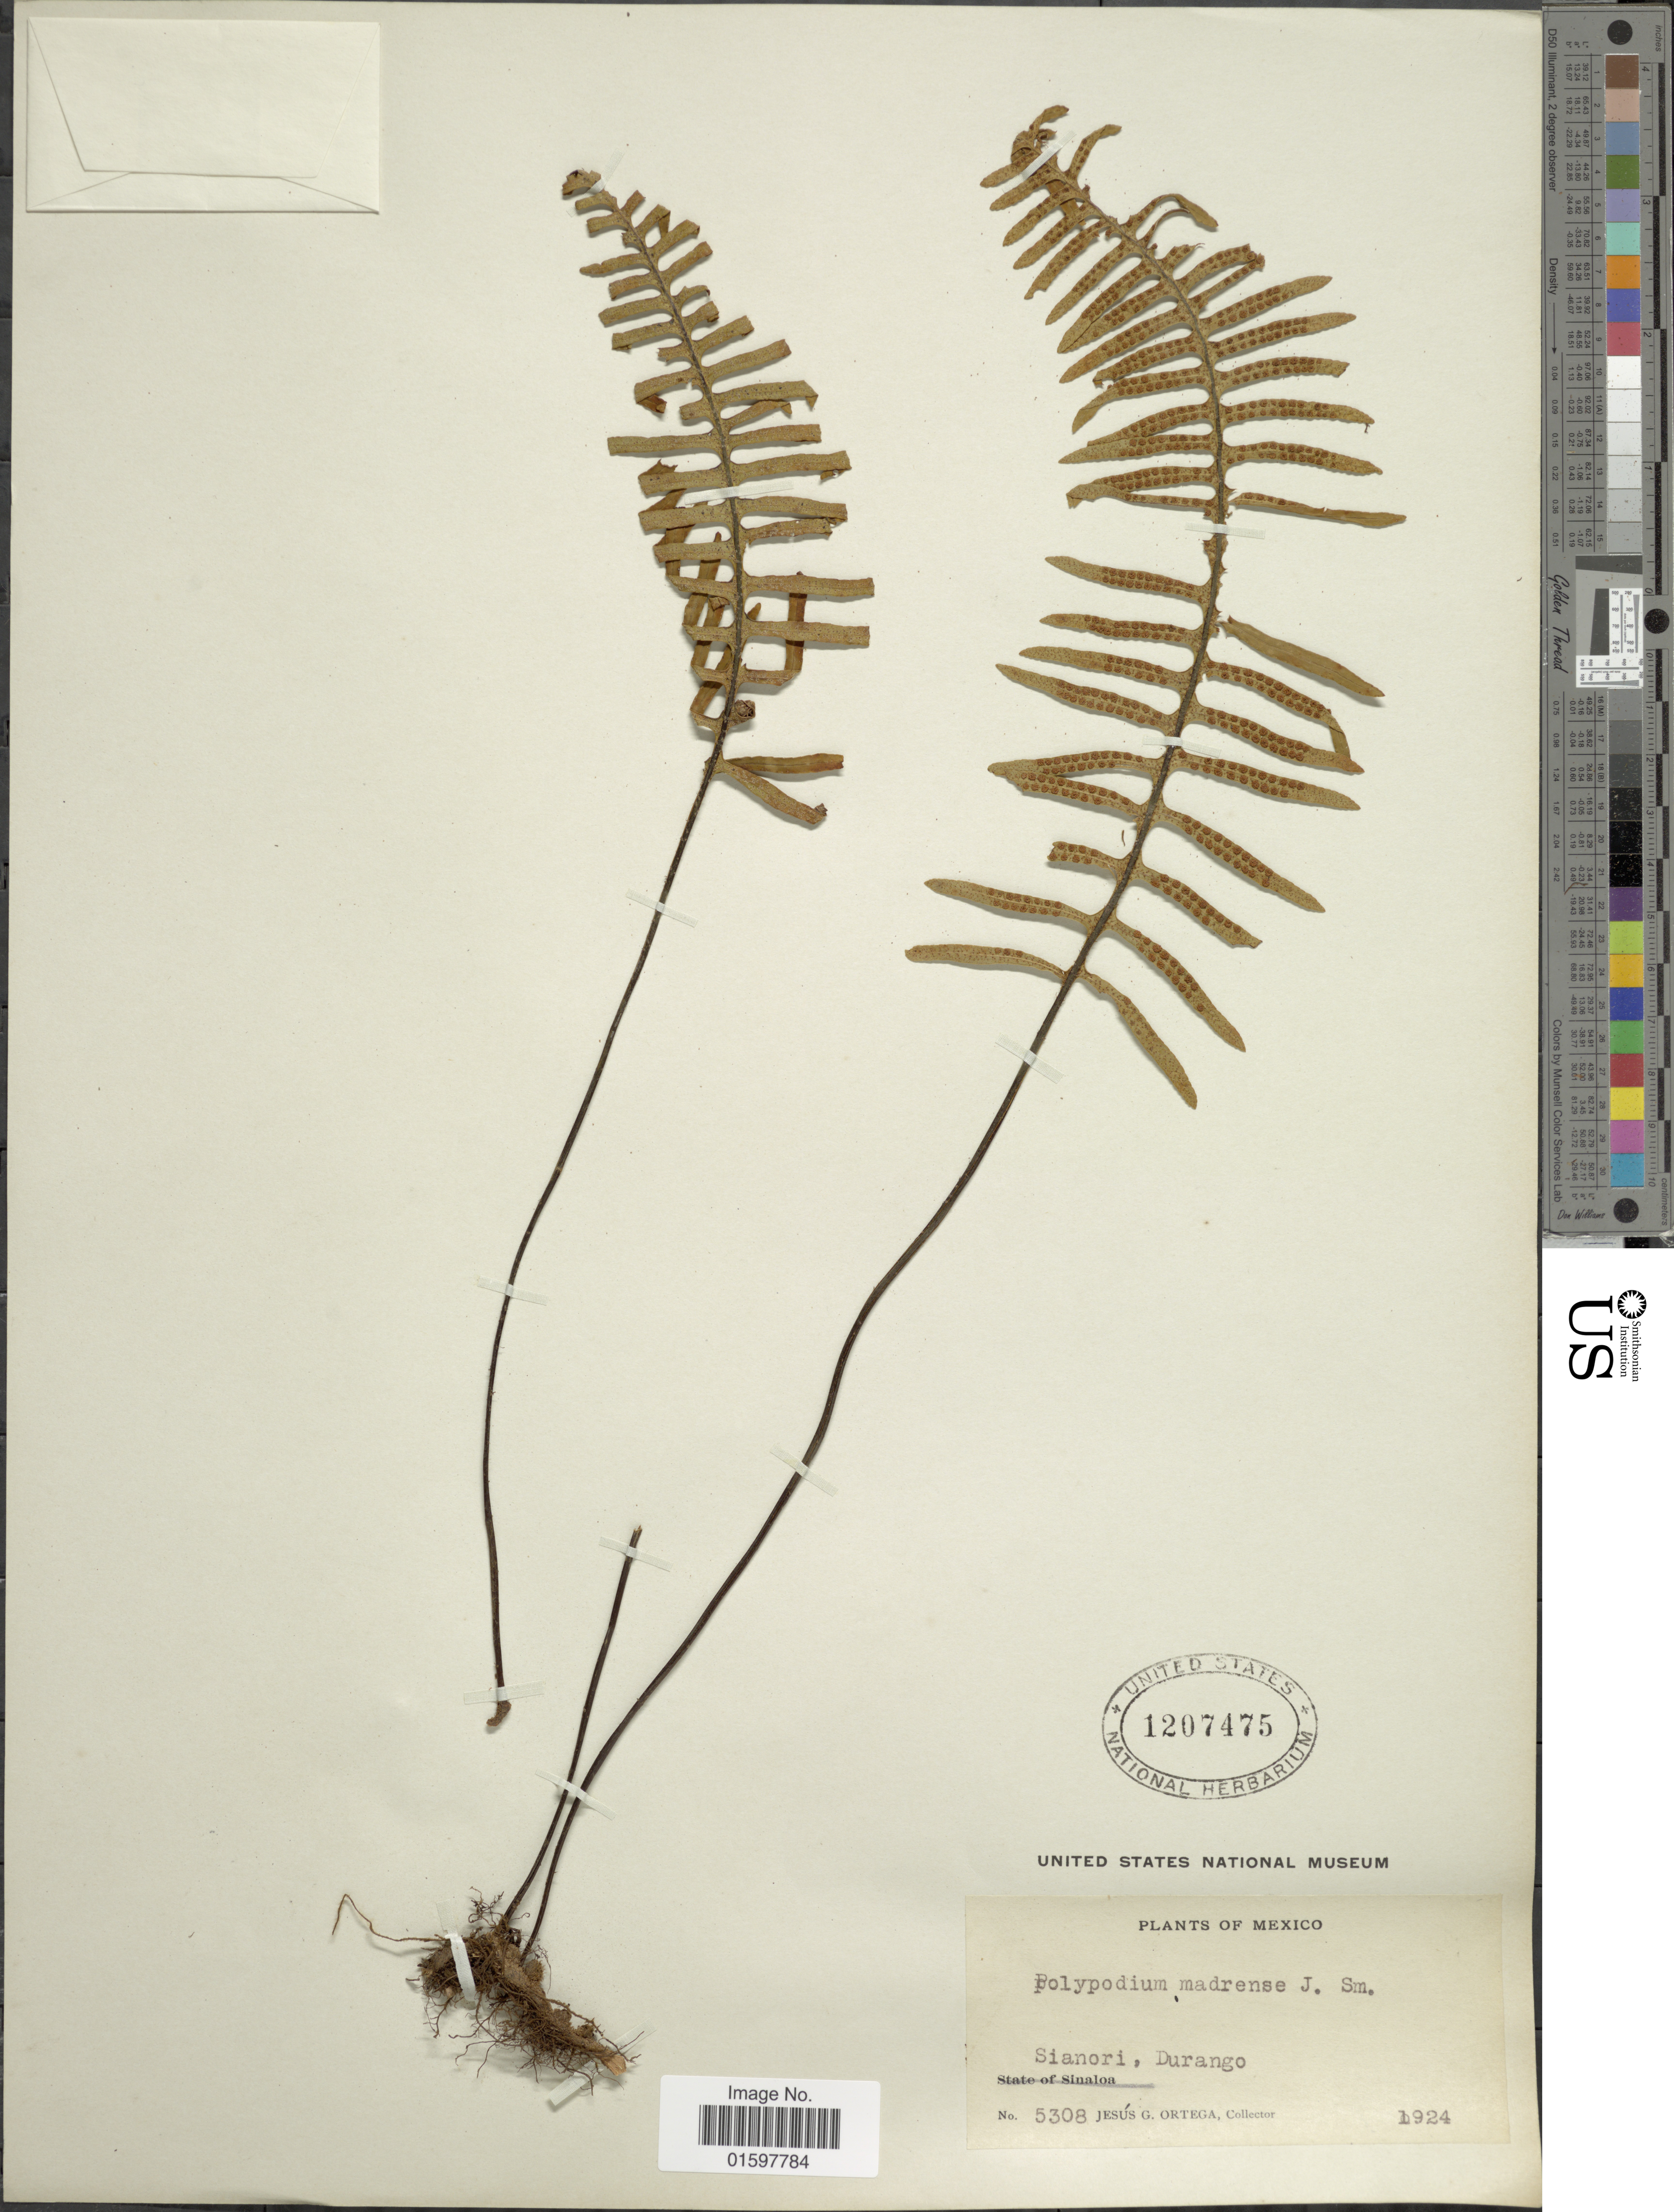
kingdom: Plantae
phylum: Tracheophyta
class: Polypodiopsida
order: Polypodiales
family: Polypodiaceae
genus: Pleopeltis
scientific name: Pleopeltis madrense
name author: (J. Sm.) A.R. Sm. & Tejero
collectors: J. Ortega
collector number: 5308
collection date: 1924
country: Mexico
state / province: Durango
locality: Sianori.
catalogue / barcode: US 1207475